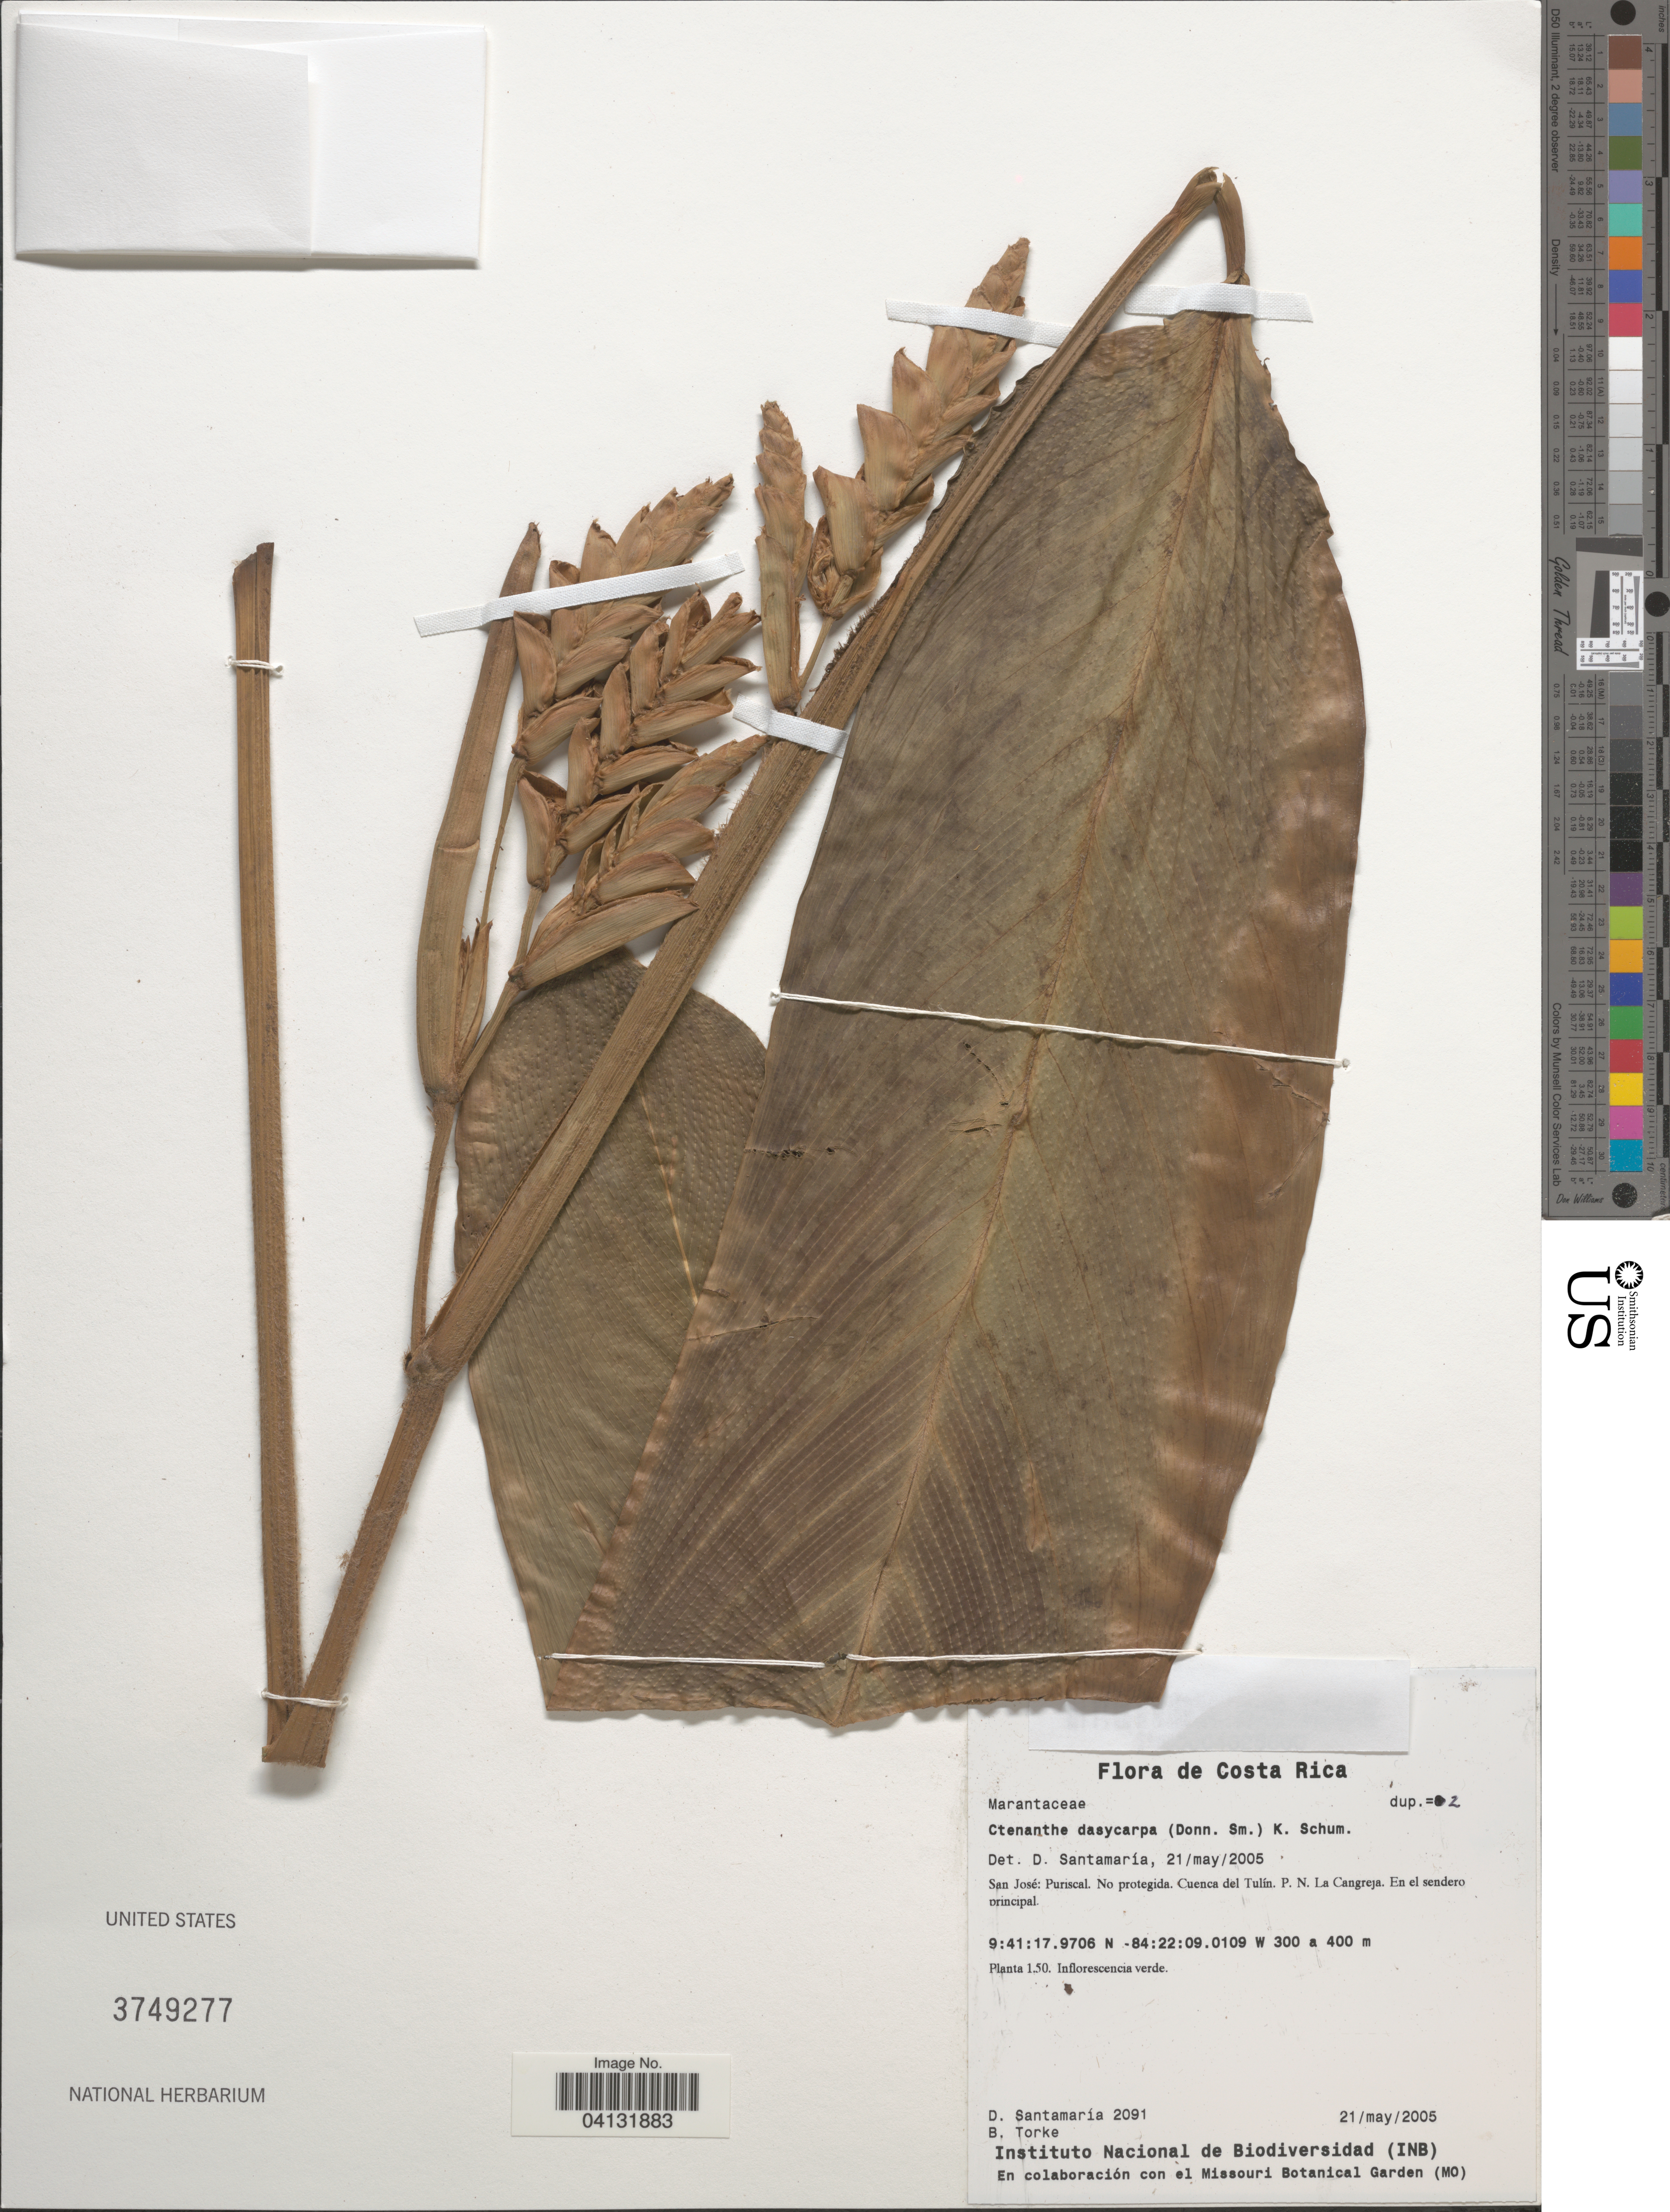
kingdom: Plantae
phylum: Tracheophyta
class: Liliopsida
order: Zingiberales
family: Marantaceae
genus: Ctenanthe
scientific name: Ctenanthe dasycarpa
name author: (Donn. Sm.) K. Schum.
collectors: D. Santamaria & B. M. Torke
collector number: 2091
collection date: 2005-05-21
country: Costa Rica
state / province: San José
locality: Puriscal. No protegida. Cuenca del Tulín. P. N. La Cangreja. En el sendero principal.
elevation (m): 300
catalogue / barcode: US 3749277